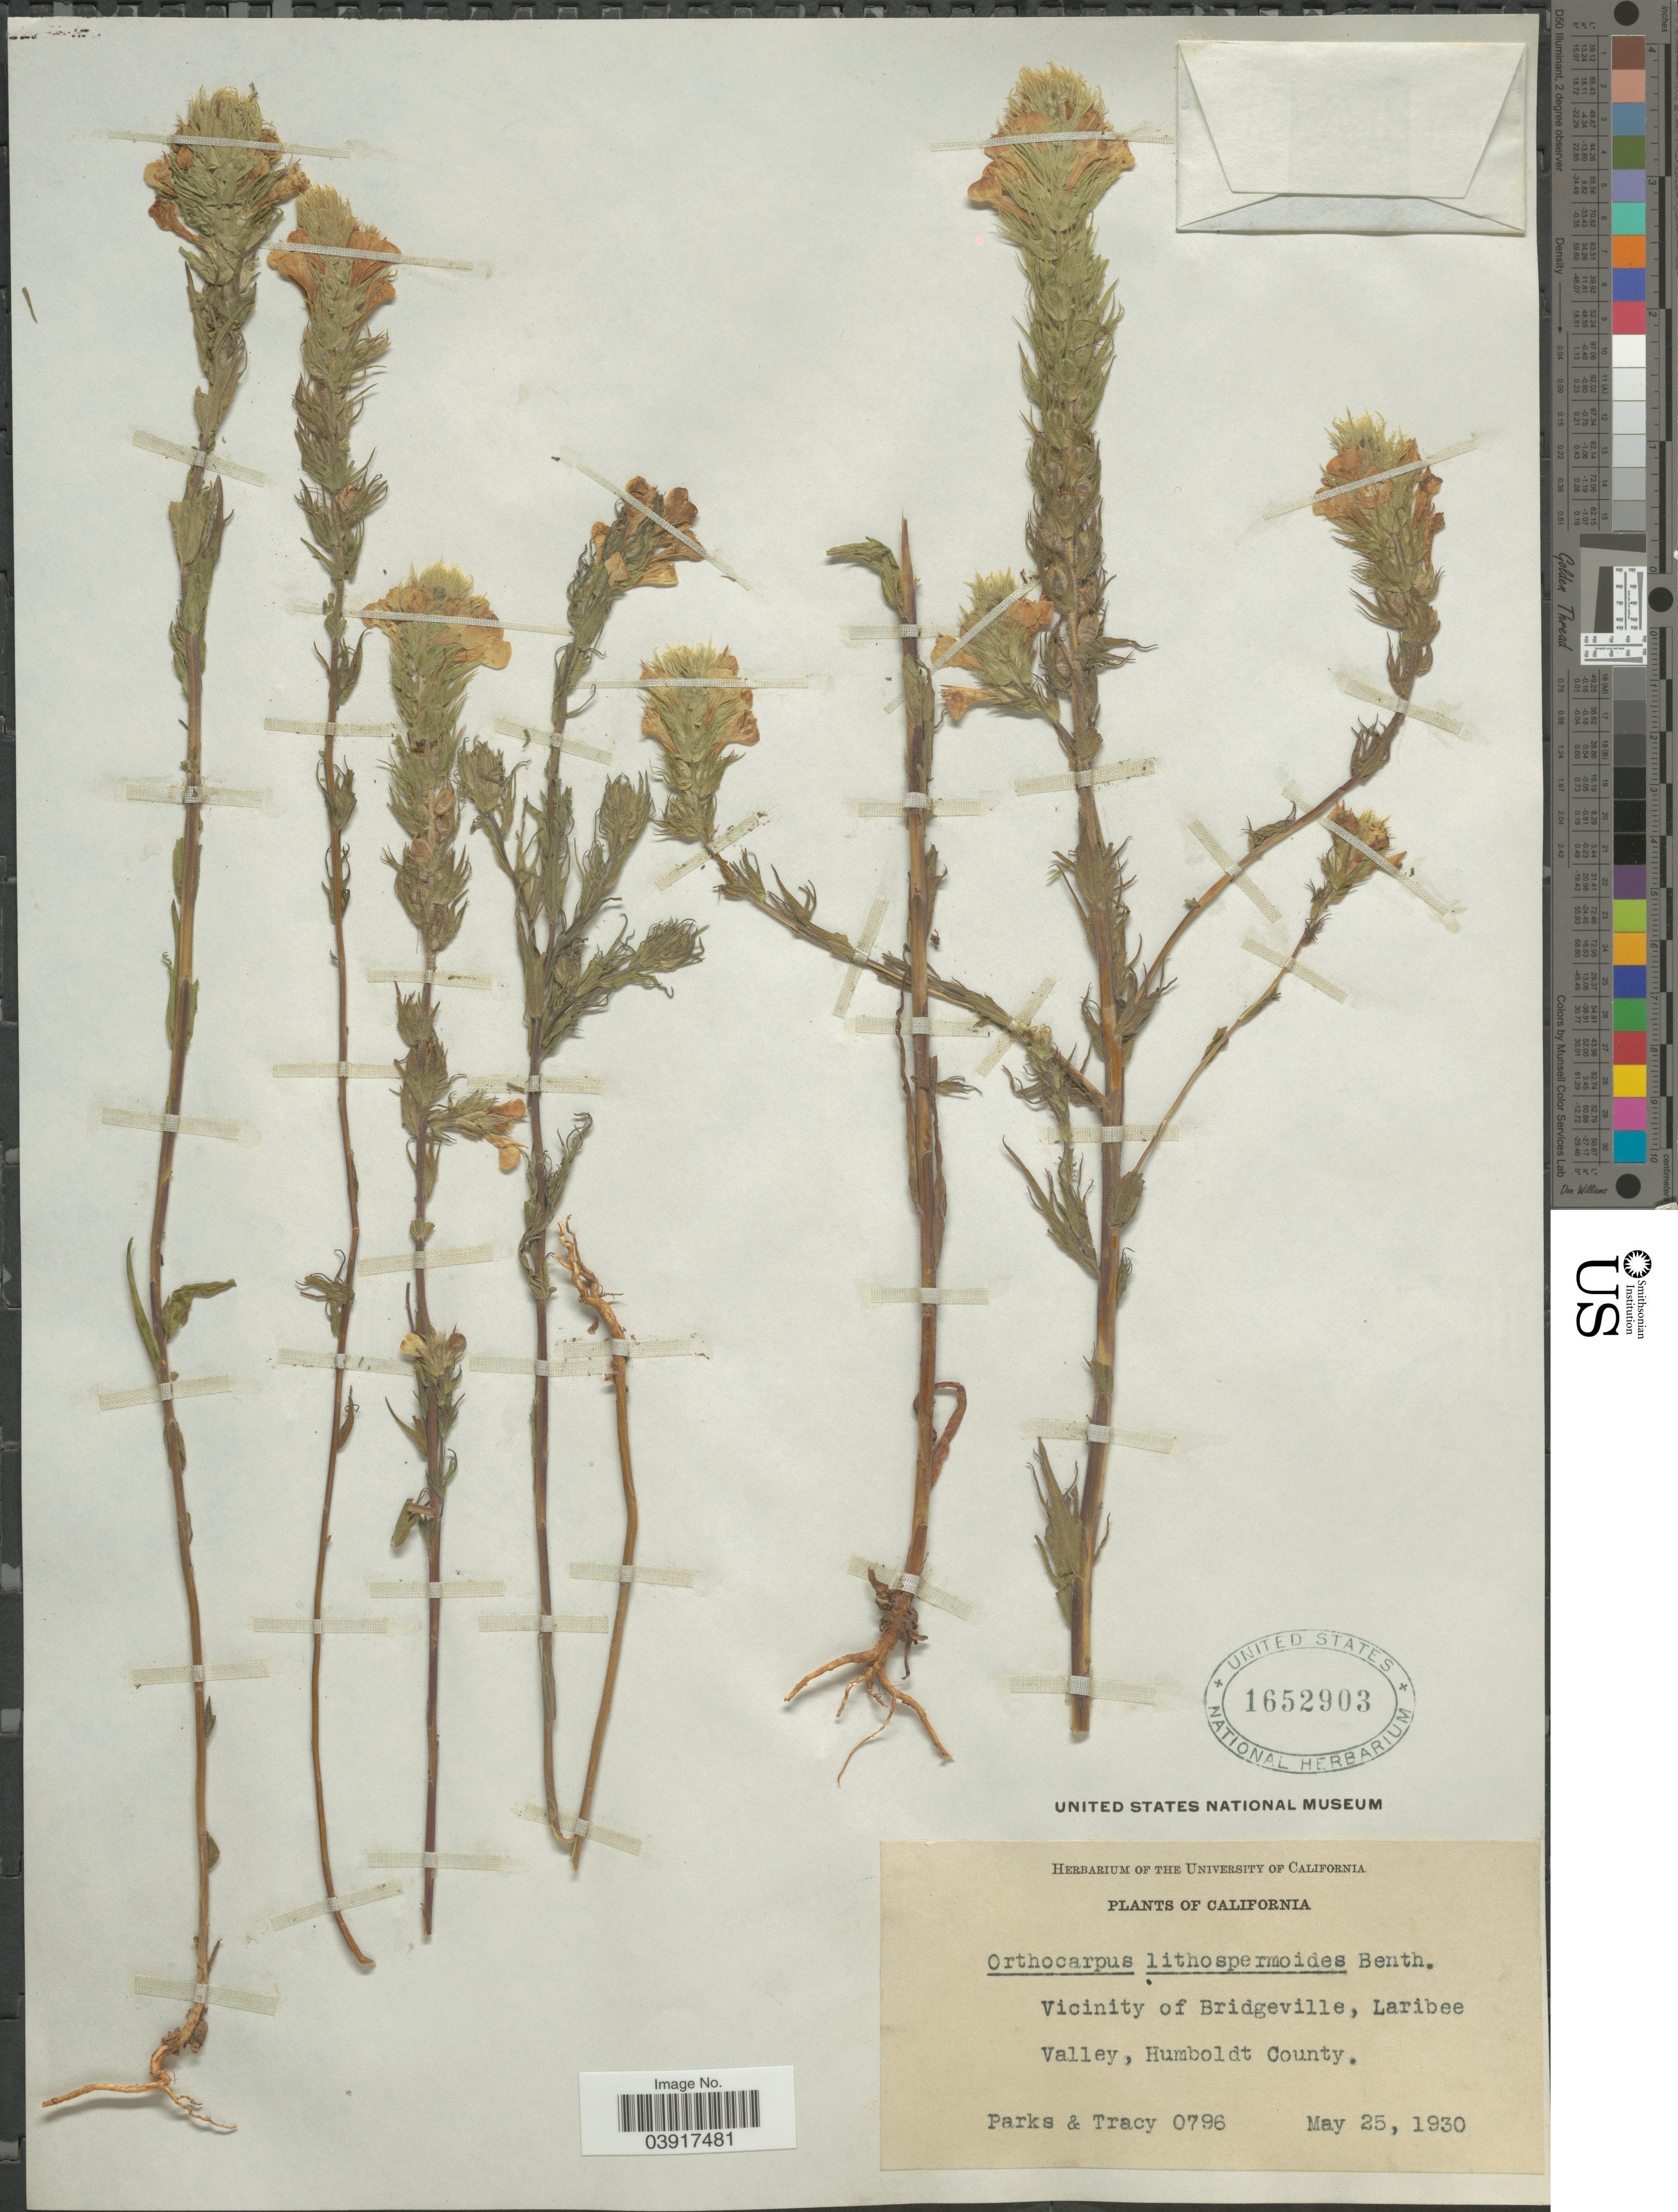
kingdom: Plantae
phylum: Tracheophyta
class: Magnoliopsida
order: Lamiales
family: Orobanchaceae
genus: Orthocarpus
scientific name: Orthocarpus lithospermoides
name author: Benth.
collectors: Parks & -. Tracy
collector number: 0796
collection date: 1930-05-25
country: United States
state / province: California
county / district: Humboldt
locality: Vicinity of Bridgeville, Laribee Valley, Humboldt County.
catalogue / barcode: US 1652903